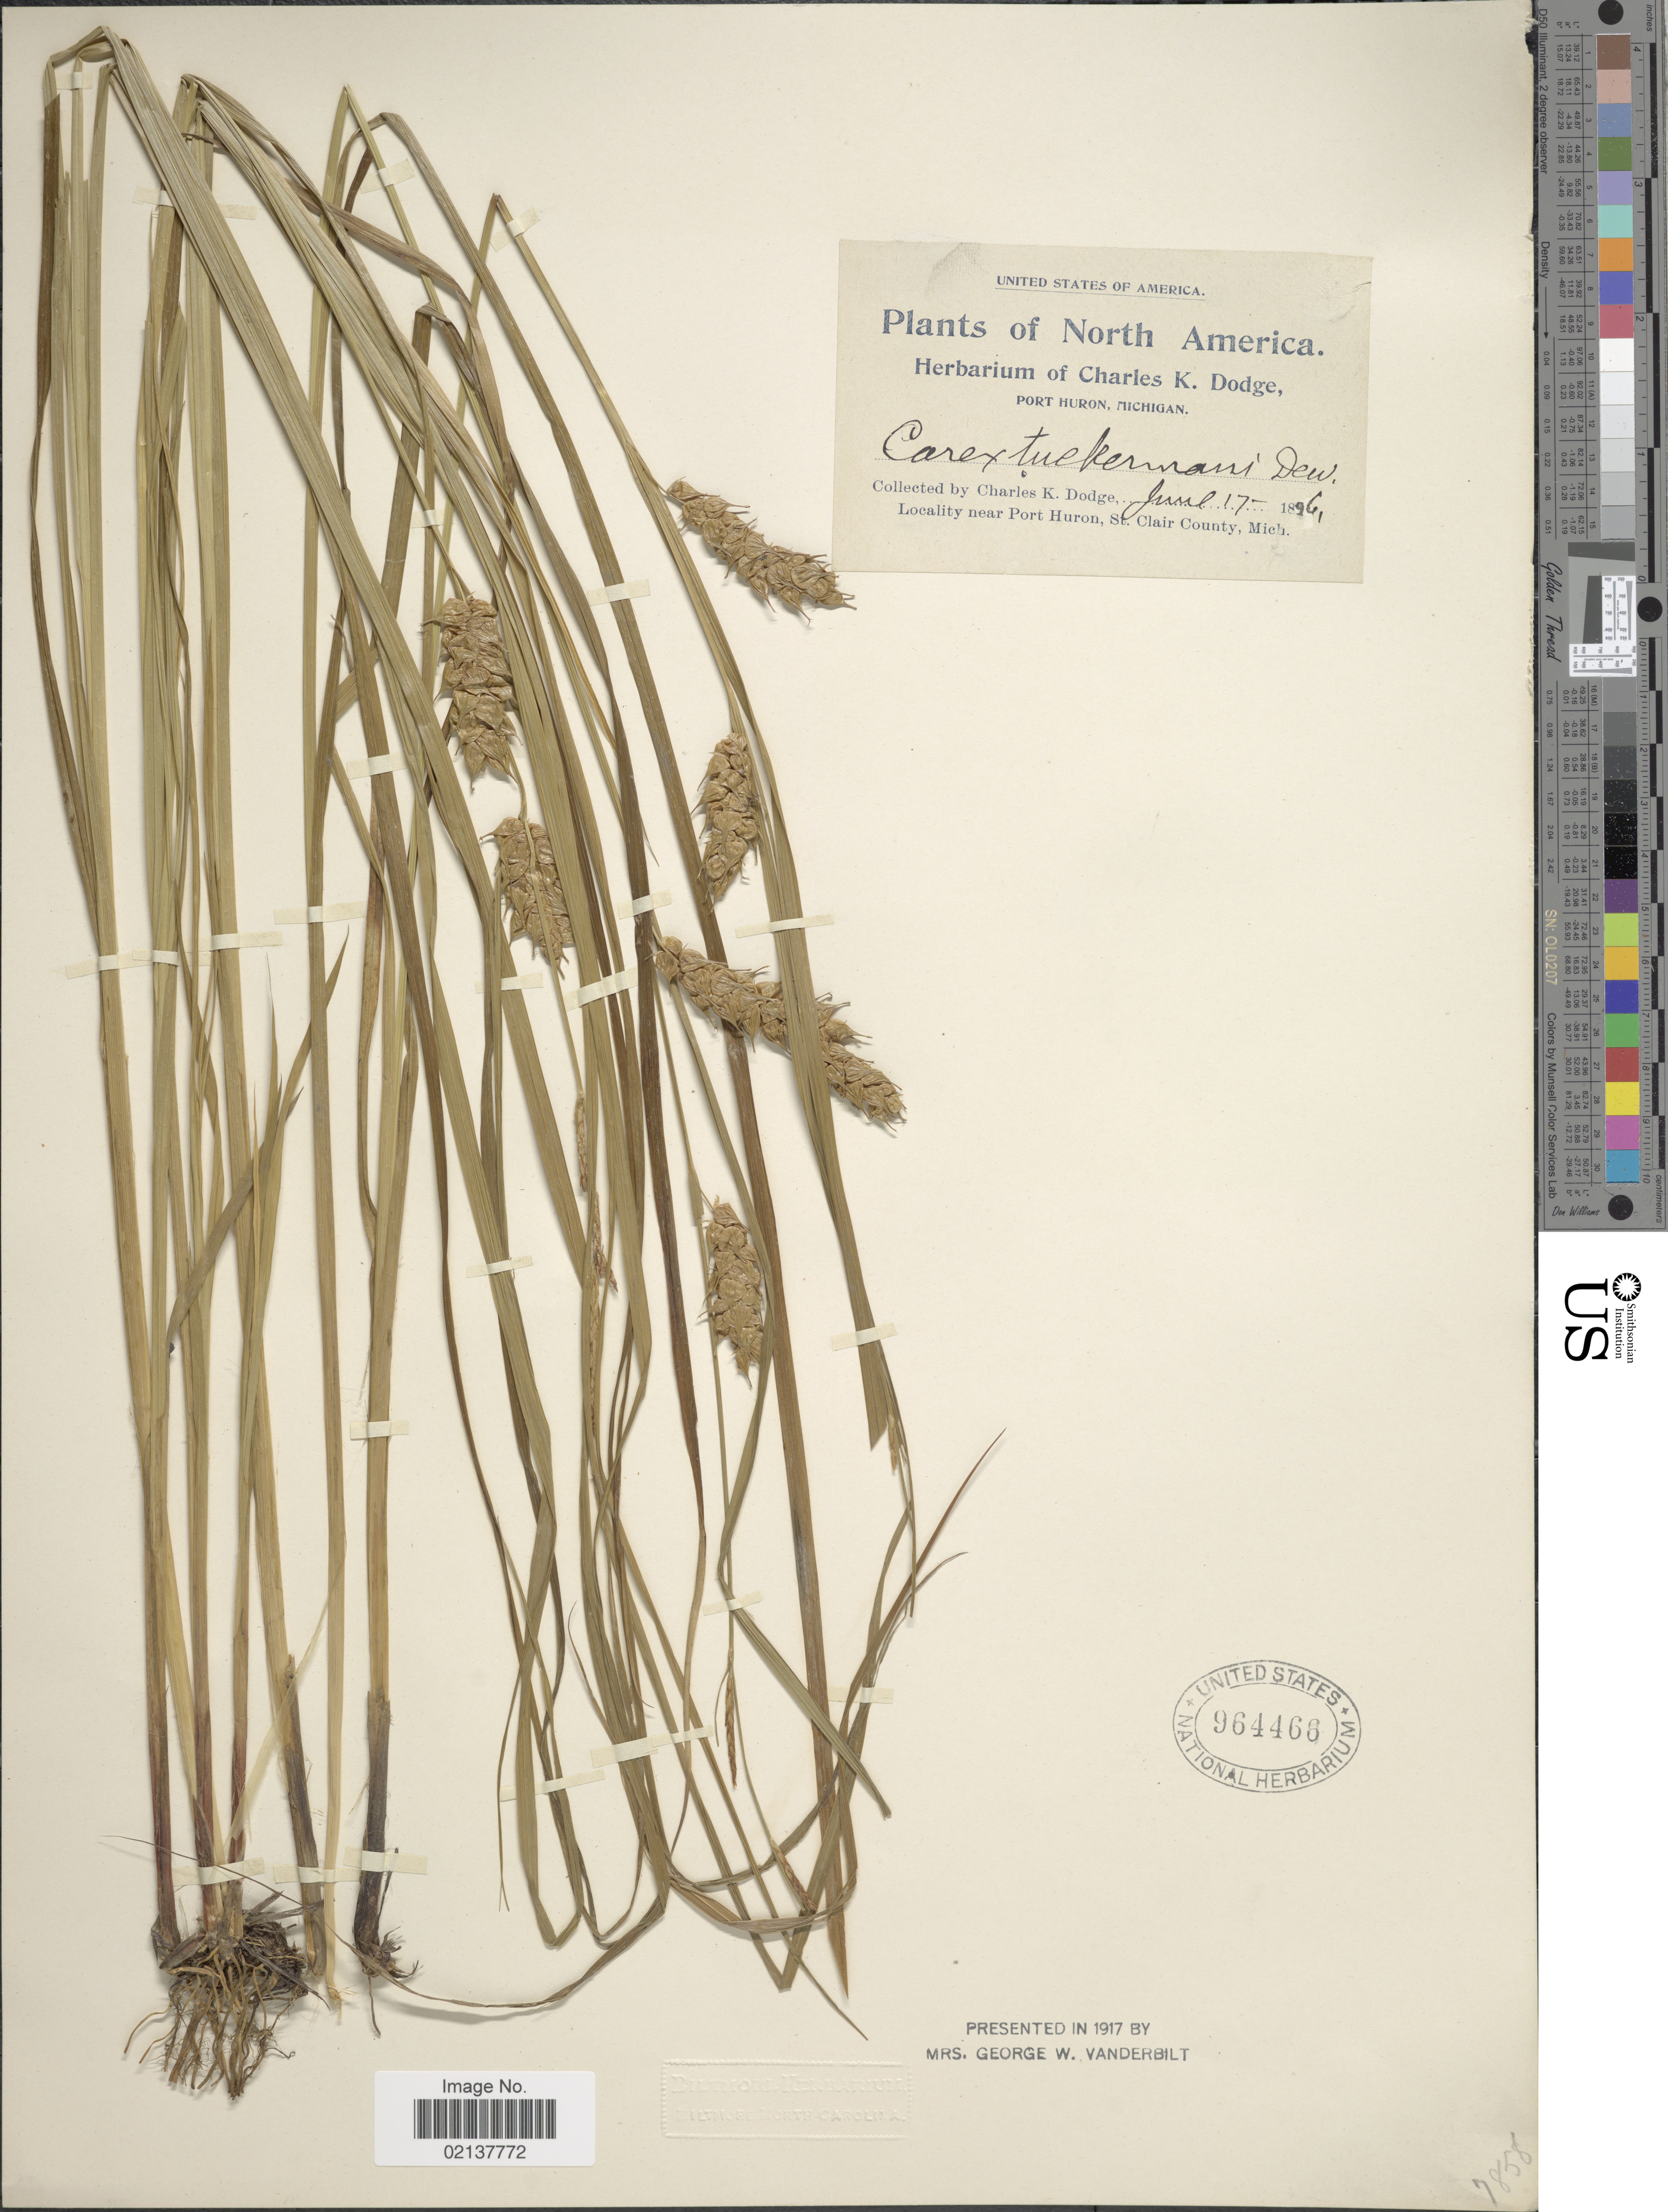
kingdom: Plantae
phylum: Tracheophyta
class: Liliopsida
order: Poales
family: Cyperaceae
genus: Carex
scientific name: Carex tuckermanii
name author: Boott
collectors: C. K. Dodge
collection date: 1896-06-17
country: United States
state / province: Michigan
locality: Near Port Huron, St Clair County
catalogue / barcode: US 964466